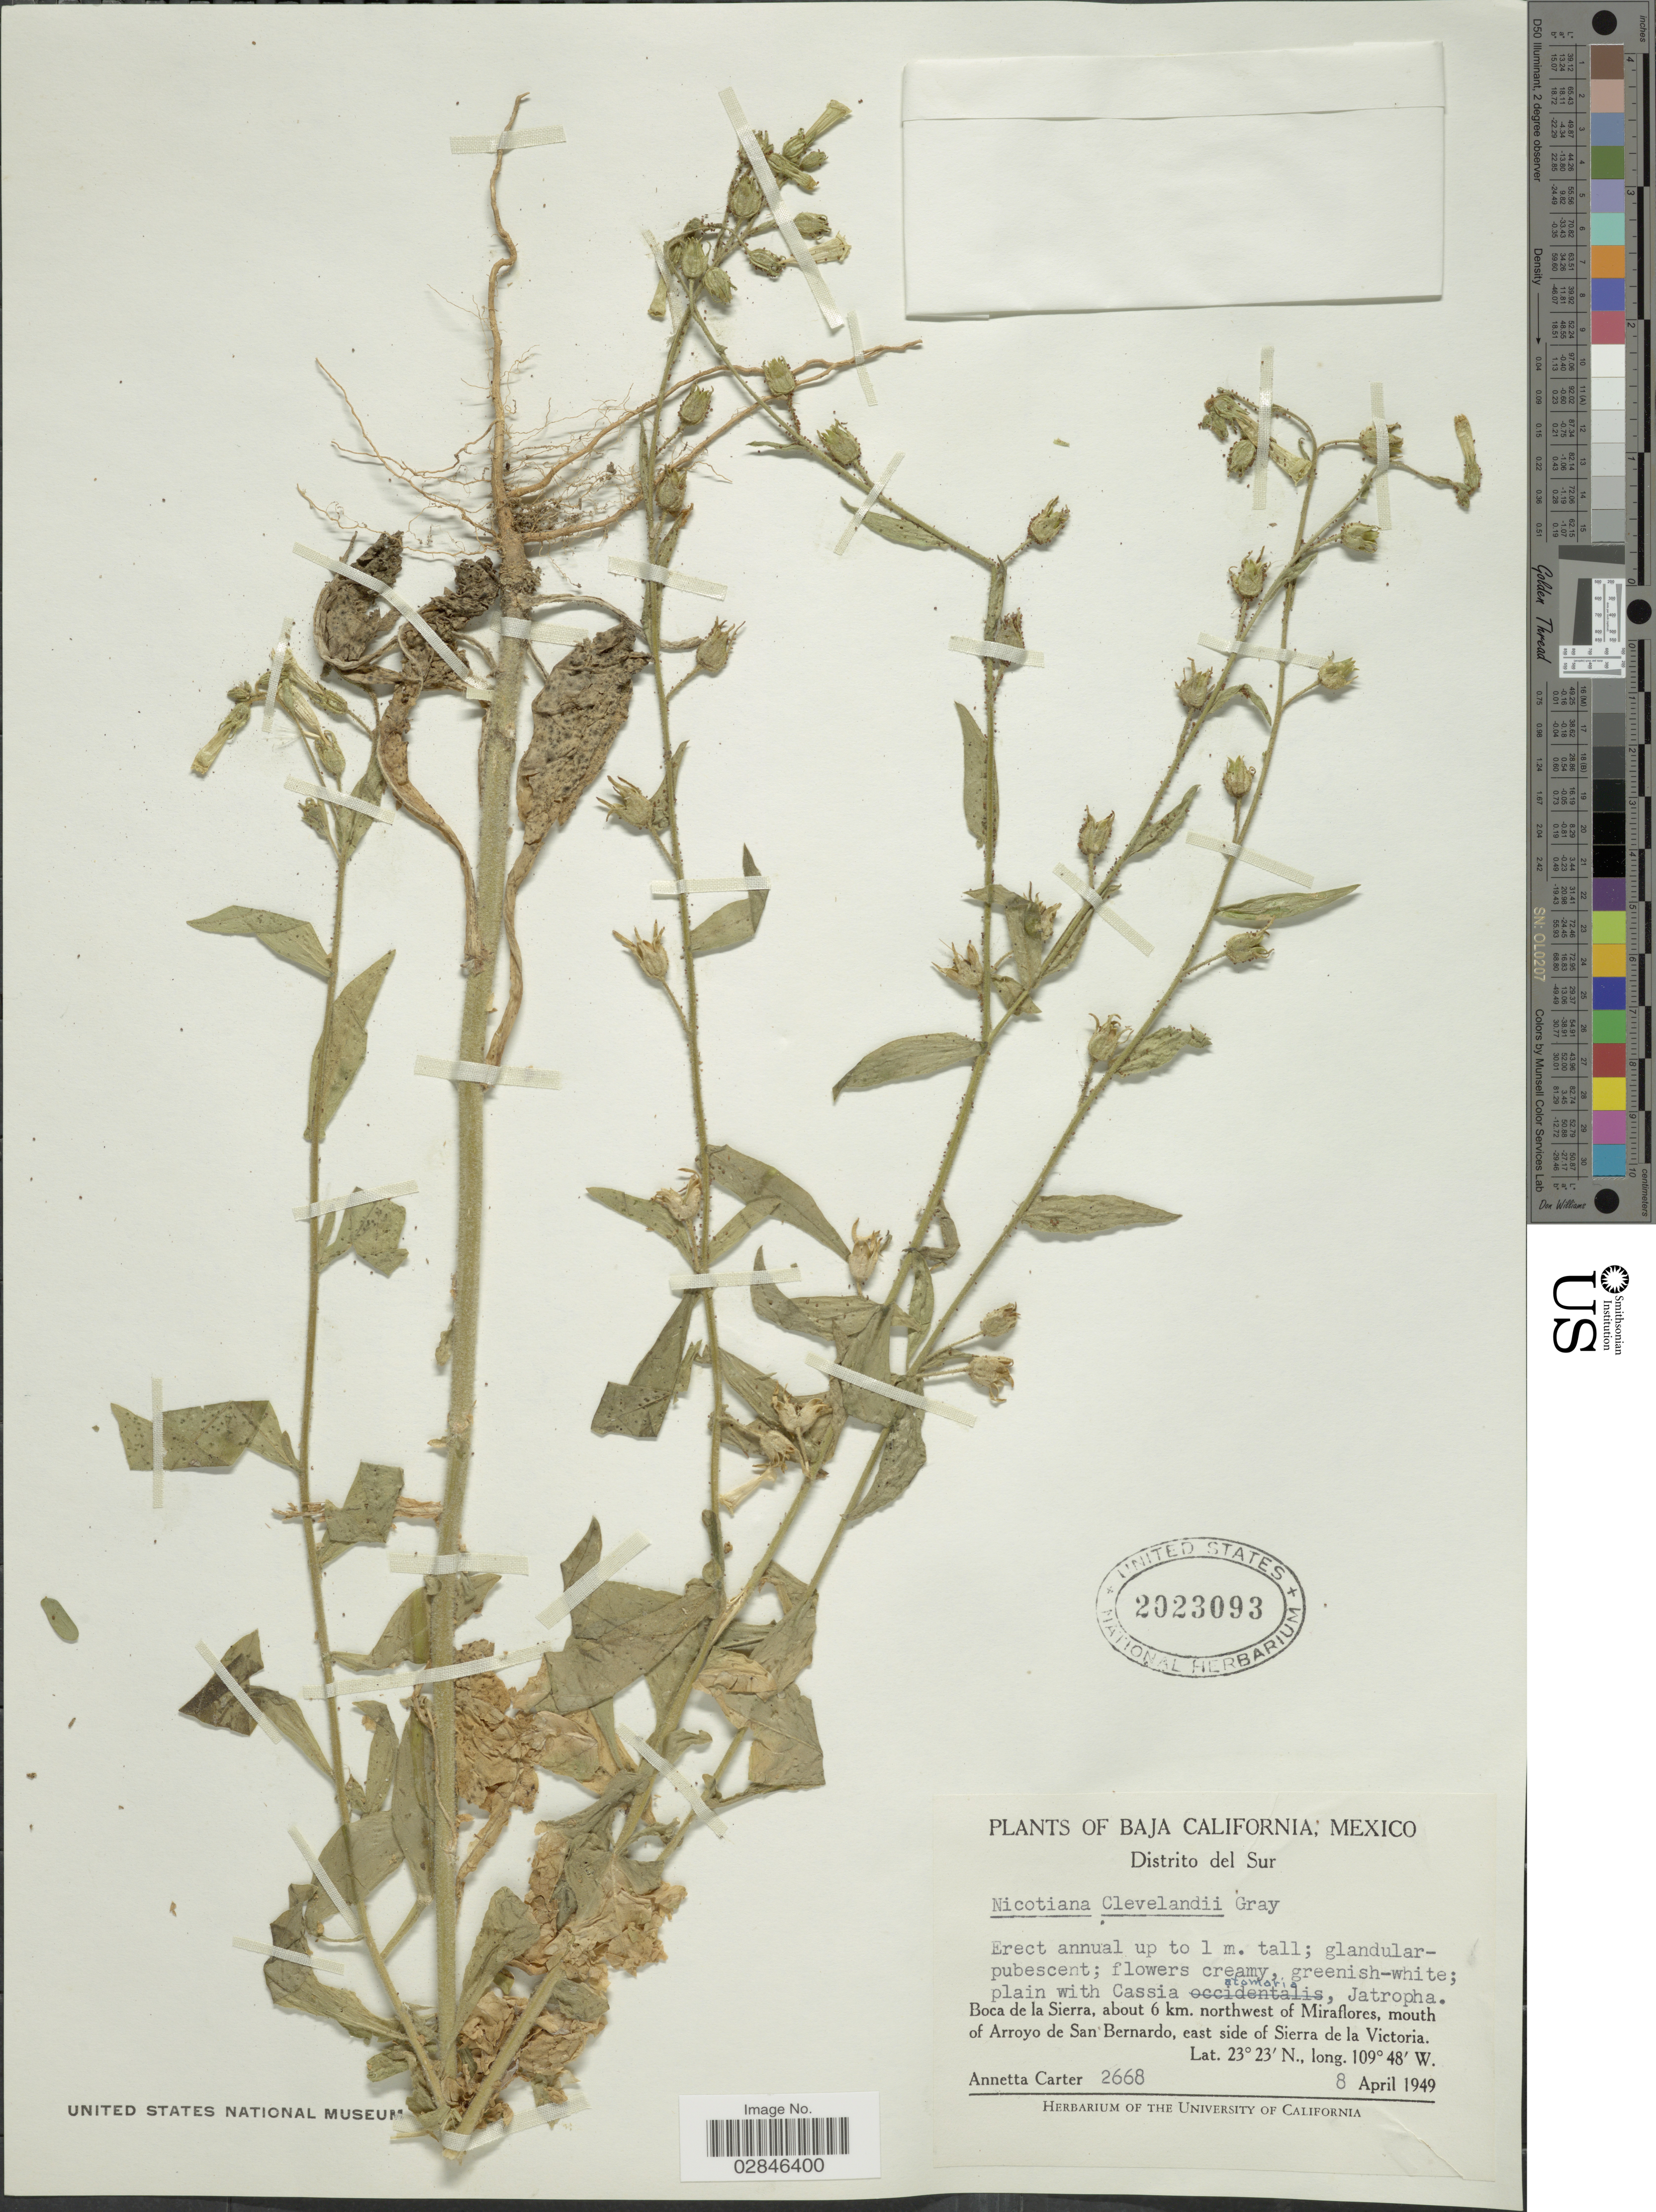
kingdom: Plantae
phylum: Tracheophyta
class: Magnoliopsida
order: Solanales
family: Solanaceae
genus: Nicotiana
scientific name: Nicotiana clevelandii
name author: A. Gray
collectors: A. Carter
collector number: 2668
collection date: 1949-04-08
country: Mexico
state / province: Baja California Sur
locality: Distrito del Sur, Boca de la Sierra, about 6 km. northwest of Miraflores, mouth of Arroyo de San Bernardo, east side of Sierra de la Victoria.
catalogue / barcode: US 2023093